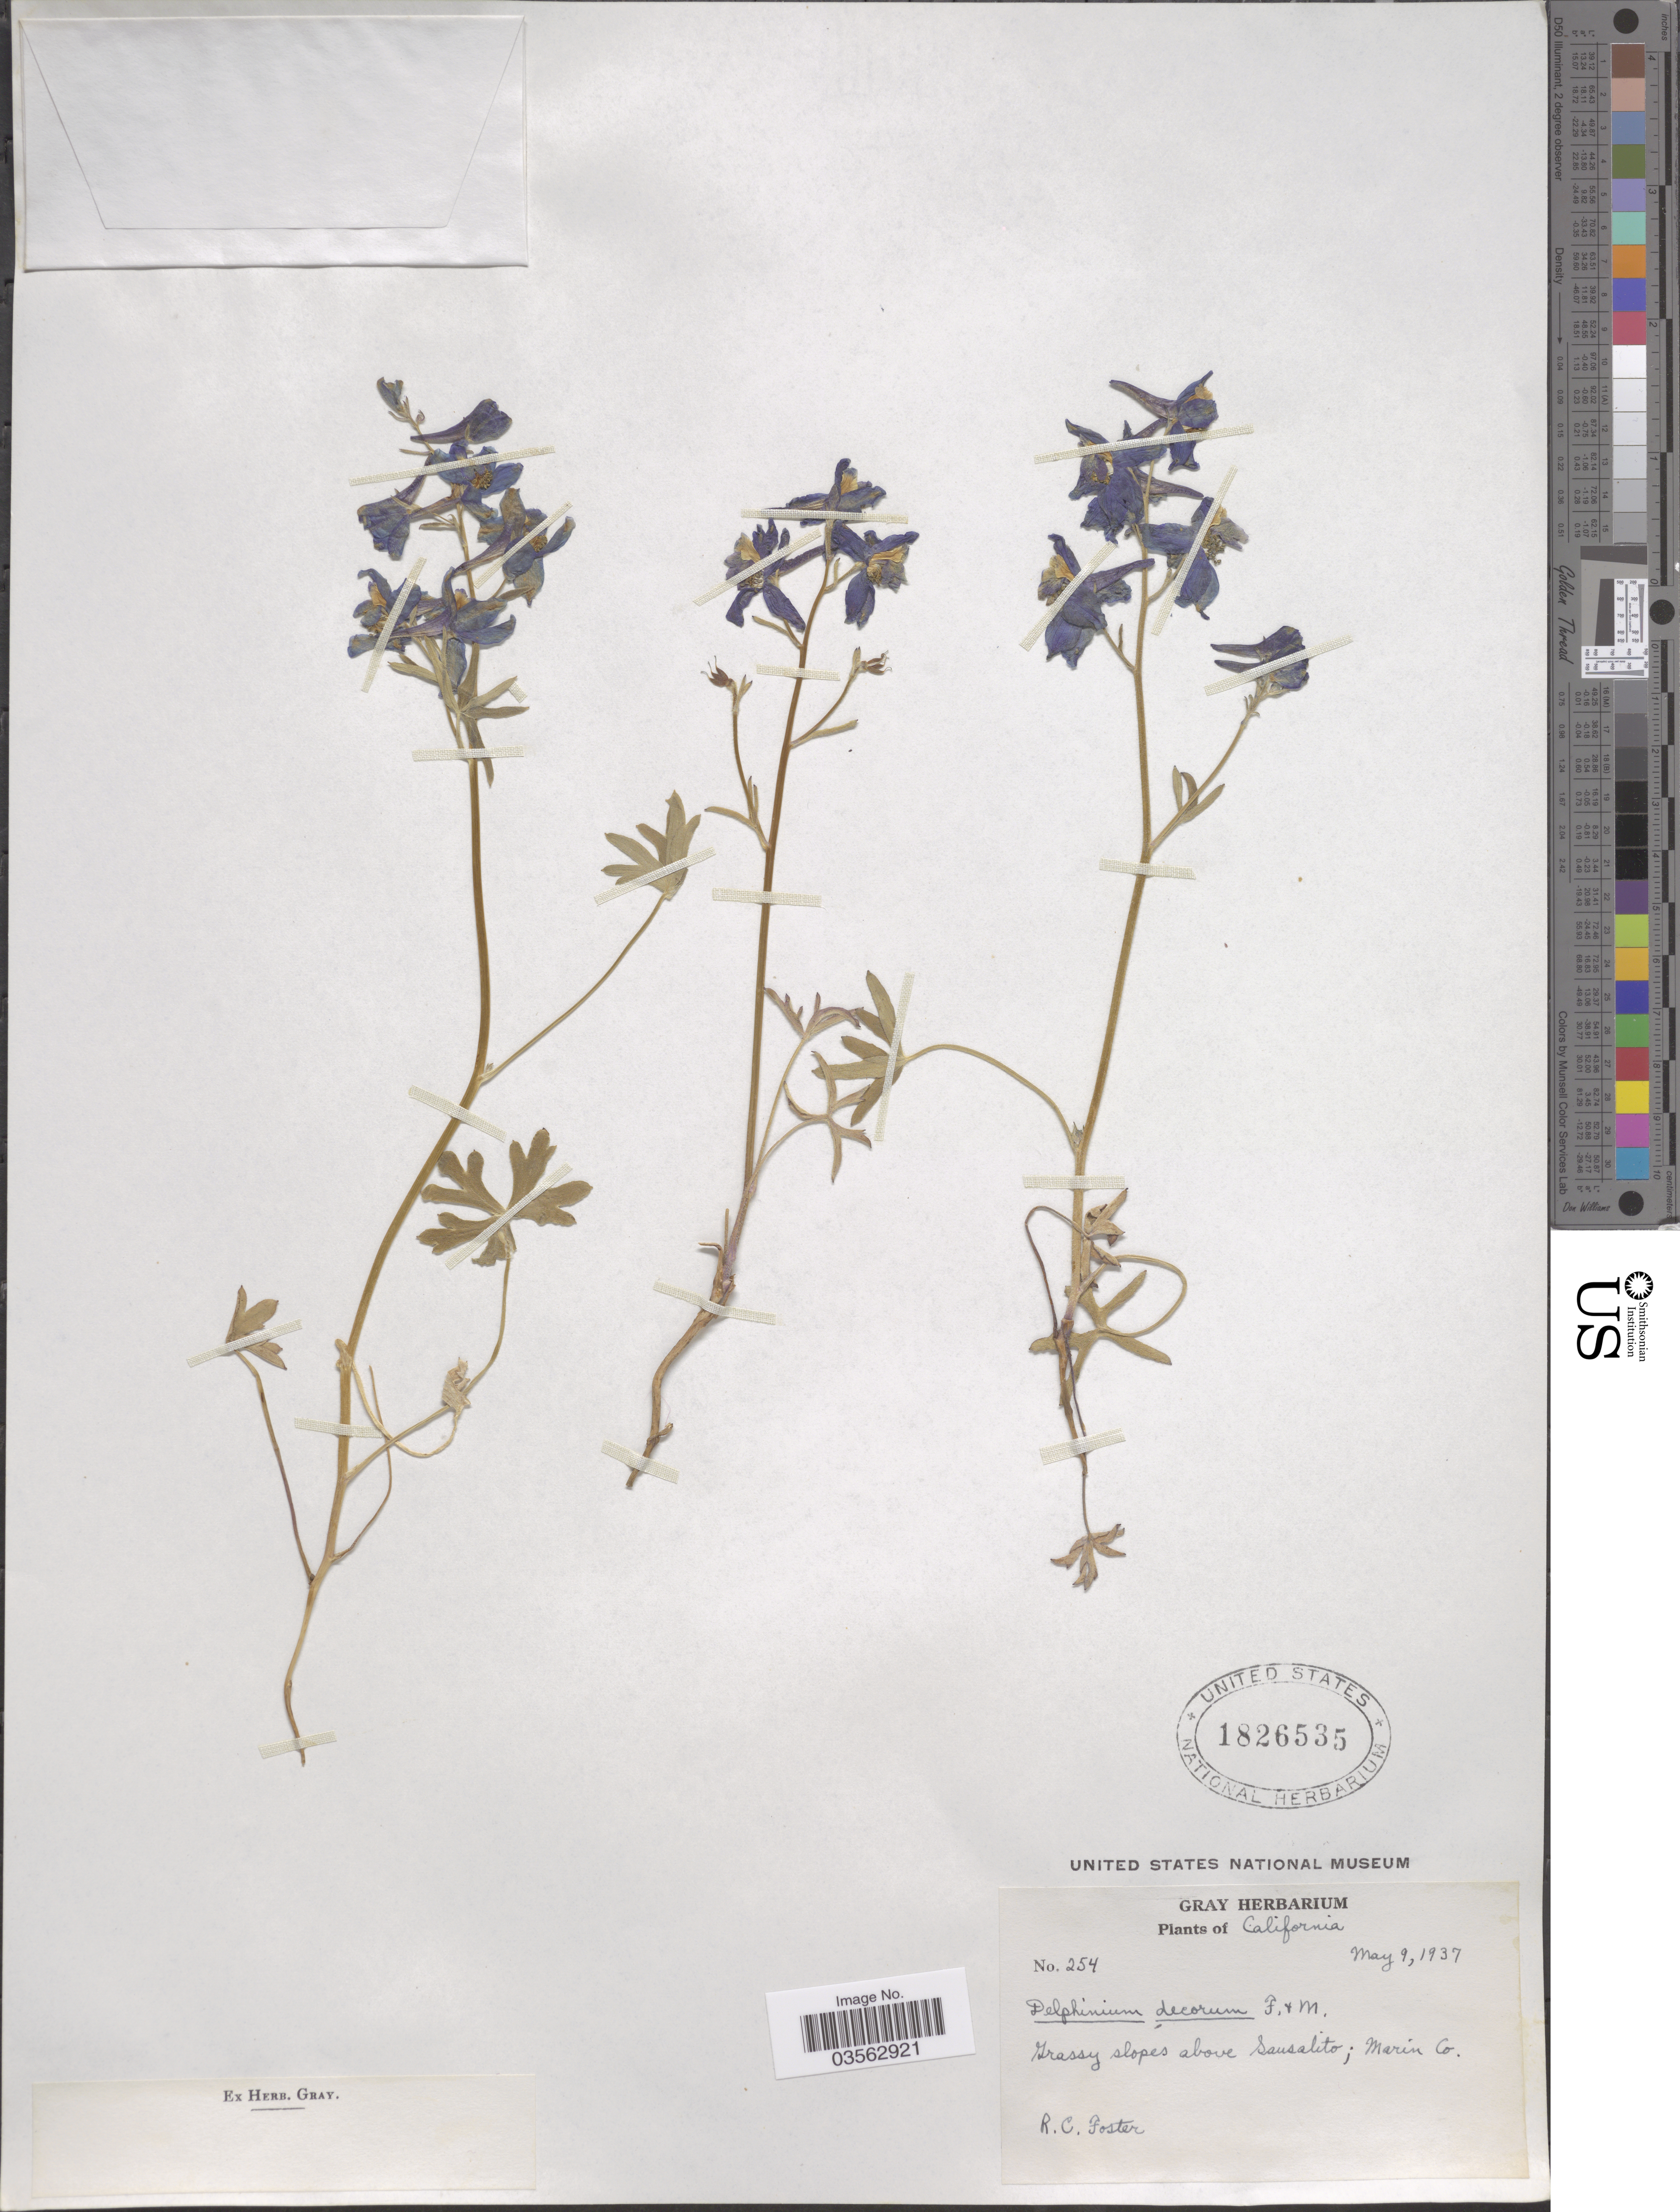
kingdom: Plantae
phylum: Tracheophyta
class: Magnoliopsida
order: Ranunculales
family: Ranunculaceae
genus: Delphinium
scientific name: Delphinium decorum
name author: Fisch. & C.A. Mey.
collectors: R. C. Foster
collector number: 254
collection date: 1937-05-09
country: United States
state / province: California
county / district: Marin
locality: Above Sausalito; Marin Co.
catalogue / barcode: US 1826535